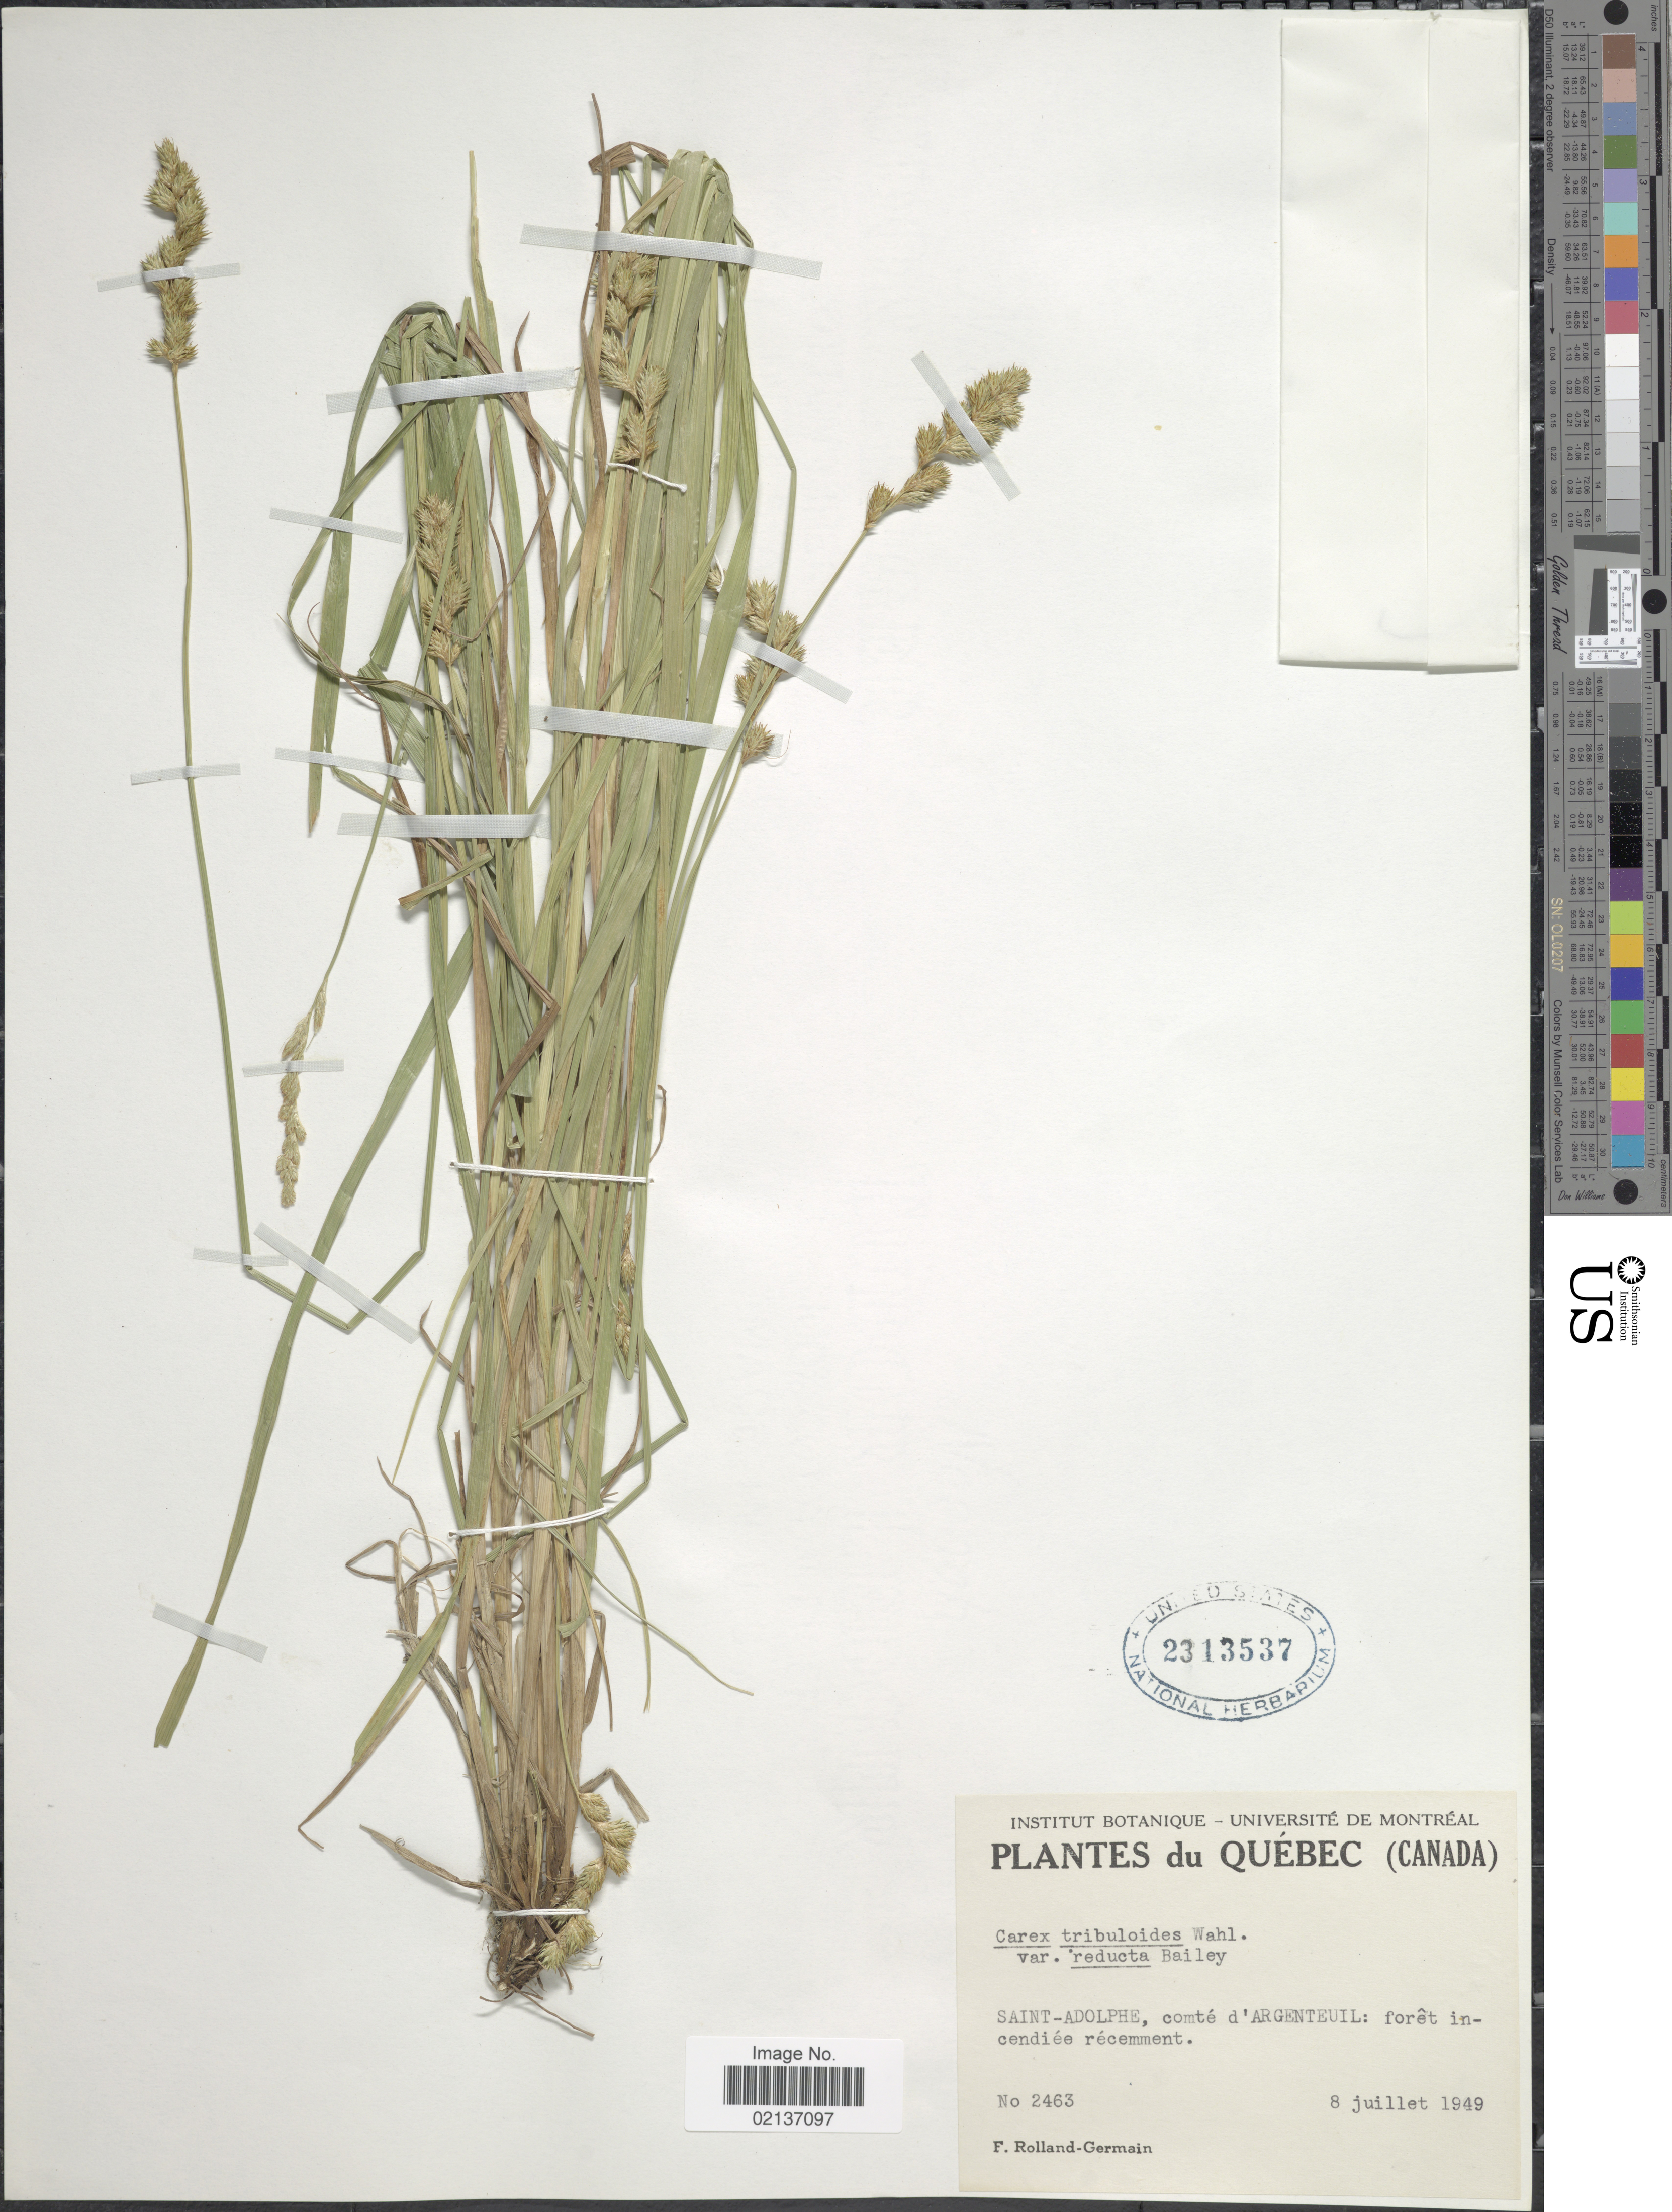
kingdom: Plantae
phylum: Tracheophyta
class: Liliopsida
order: Poales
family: Cyperaceae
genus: Carex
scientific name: Carex tribuloides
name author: Wahlenb.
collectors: Rolland-Germain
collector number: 2463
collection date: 1949-07-08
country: Canada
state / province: Quebec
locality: Saint-Adolphe, comte d'Argentueuil: foret incendiee recemment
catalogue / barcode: US 2313537